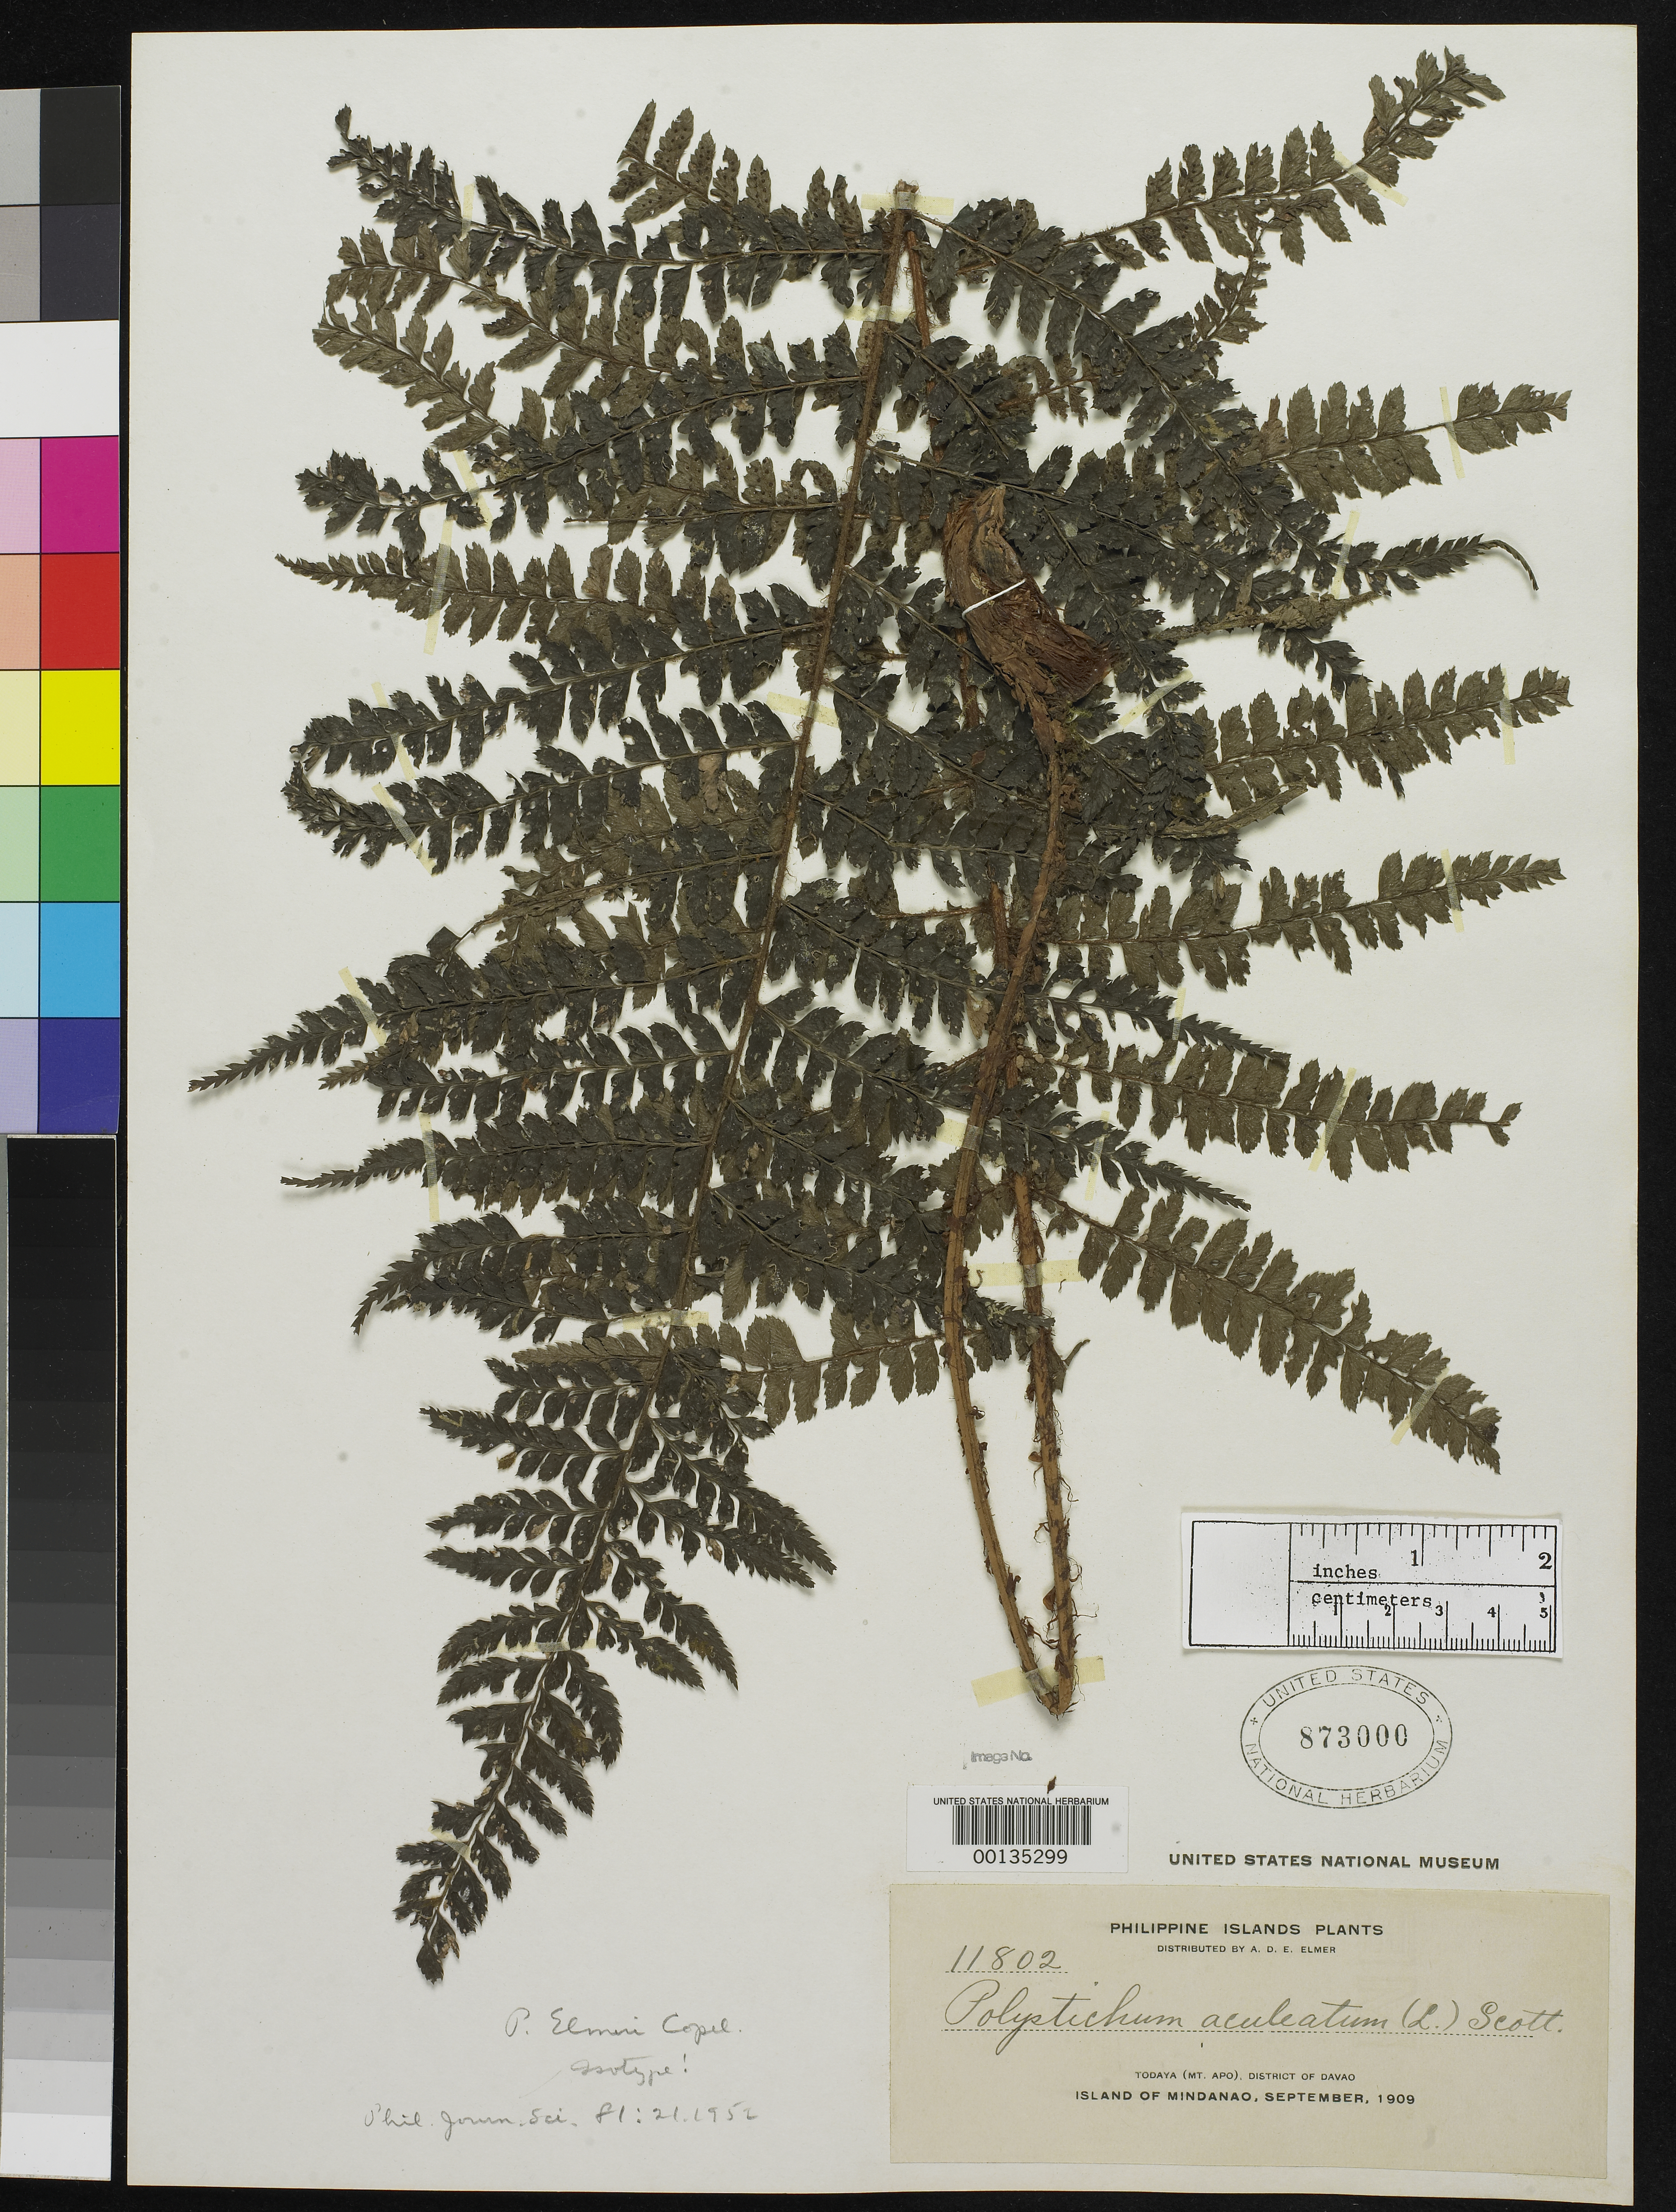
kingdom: Plantae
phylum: Tracheophyta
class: Polypodiopsida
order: Polypodiales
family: Dryopteridaceae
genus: Polystichum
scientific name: Polystichum elmeri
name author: Copel.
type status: Isotype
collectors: A. D. E. Elmer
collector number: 11802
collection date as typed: Sep 1909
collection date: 1909-09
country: Philippines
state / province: Davao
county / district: Davao del Sur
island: Mindanao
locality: Todaya, Mt. Apo.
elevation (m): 1200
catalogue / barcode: US 873000